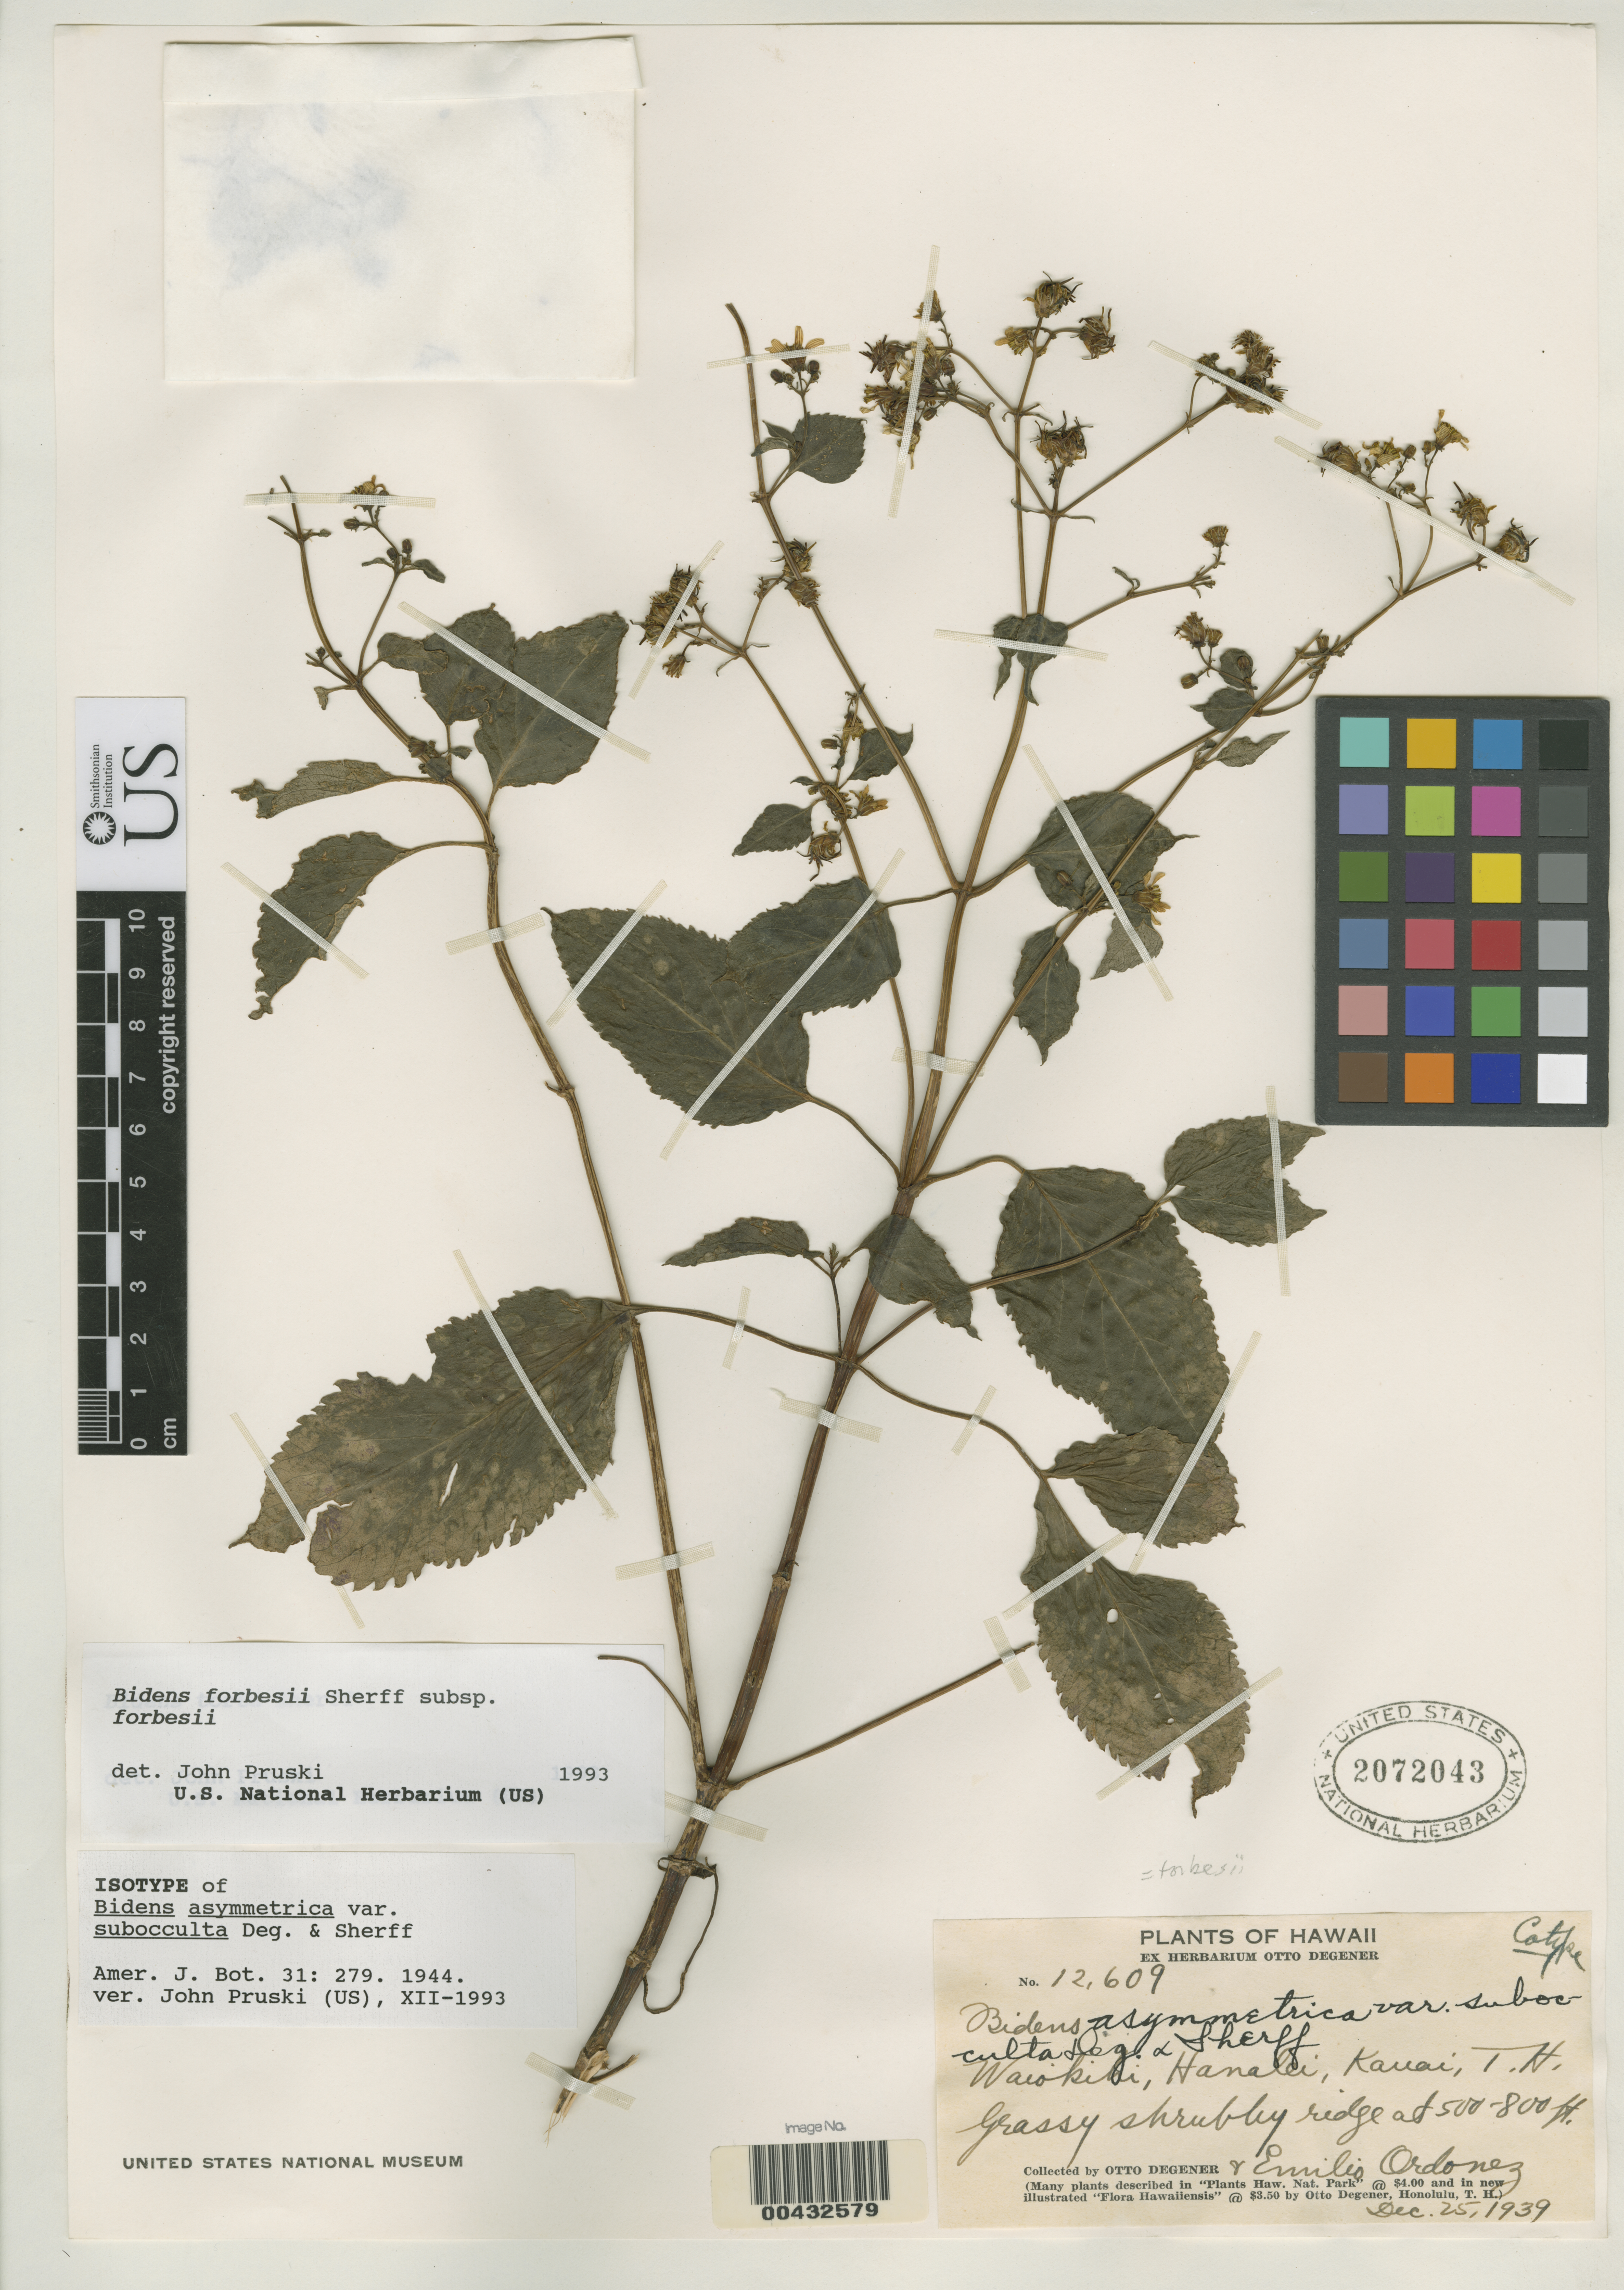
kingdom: Plantae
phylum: Tracheophyta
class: Magnoliopsida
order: Asterales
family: Asteraceae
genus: Bidens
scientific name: Bidens asymmetrica var. subocculta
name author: O. Deg. & Sherff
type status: Isotype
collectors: O. Degener & E. Ordonez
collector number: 12609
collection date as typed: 25 Dec 1939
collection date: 1939-12-25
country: United States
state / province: Hawaii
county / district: Kauai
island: Kaua'i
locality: Waiokihi, Hanalei.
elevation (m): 152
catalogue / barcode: US 2072043